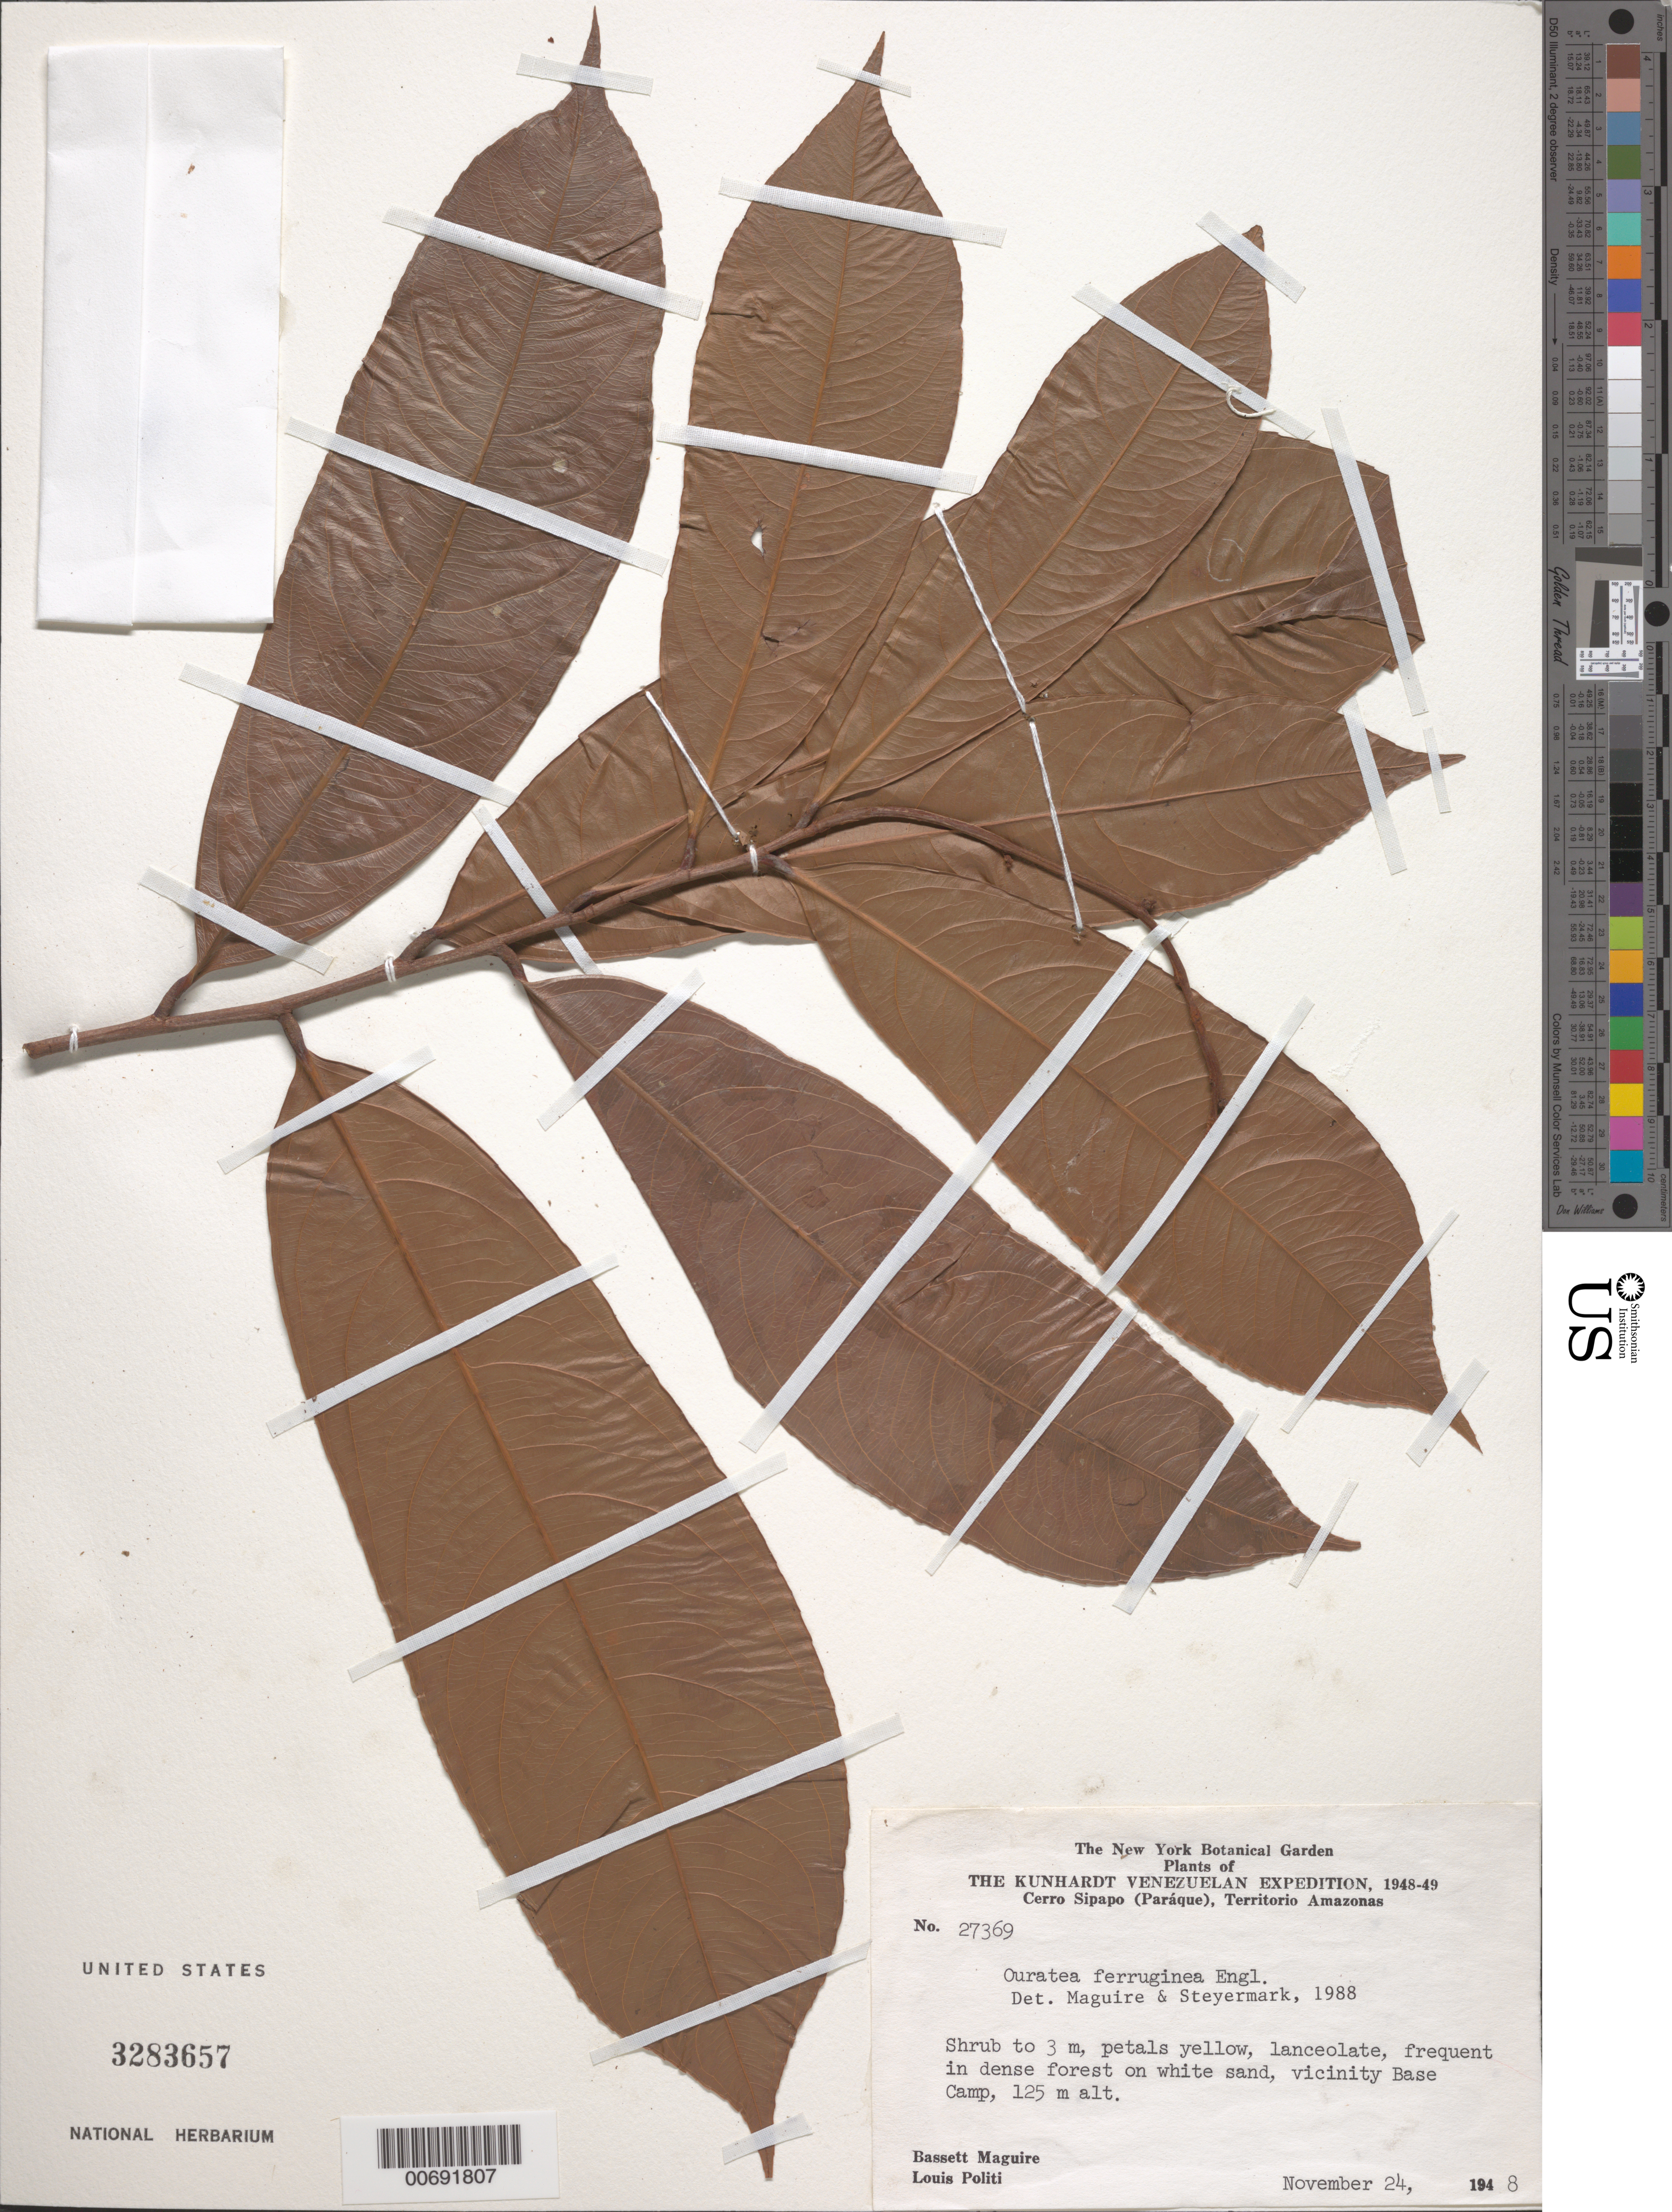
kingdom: Plantae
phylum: Tracheophyta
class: Magnoliopsida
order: Malpighiales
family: Ochnaceae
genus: Ouratea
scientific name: Ouratea ferruginea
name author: Engl.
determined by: Steyermark, J. A.; Maguire, B.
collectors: B. Maguire & L. Politi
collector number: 27369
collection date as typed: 24-Nov-48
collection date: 1948-11-24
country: Venezuela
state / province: Amazonas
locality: Río Cuao, base camp abandoned Indian site, 2 km from boat landing on Río Cuao; Río Orinoco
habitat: Dense forest on white sand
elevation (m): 145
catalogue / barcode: US 3283657